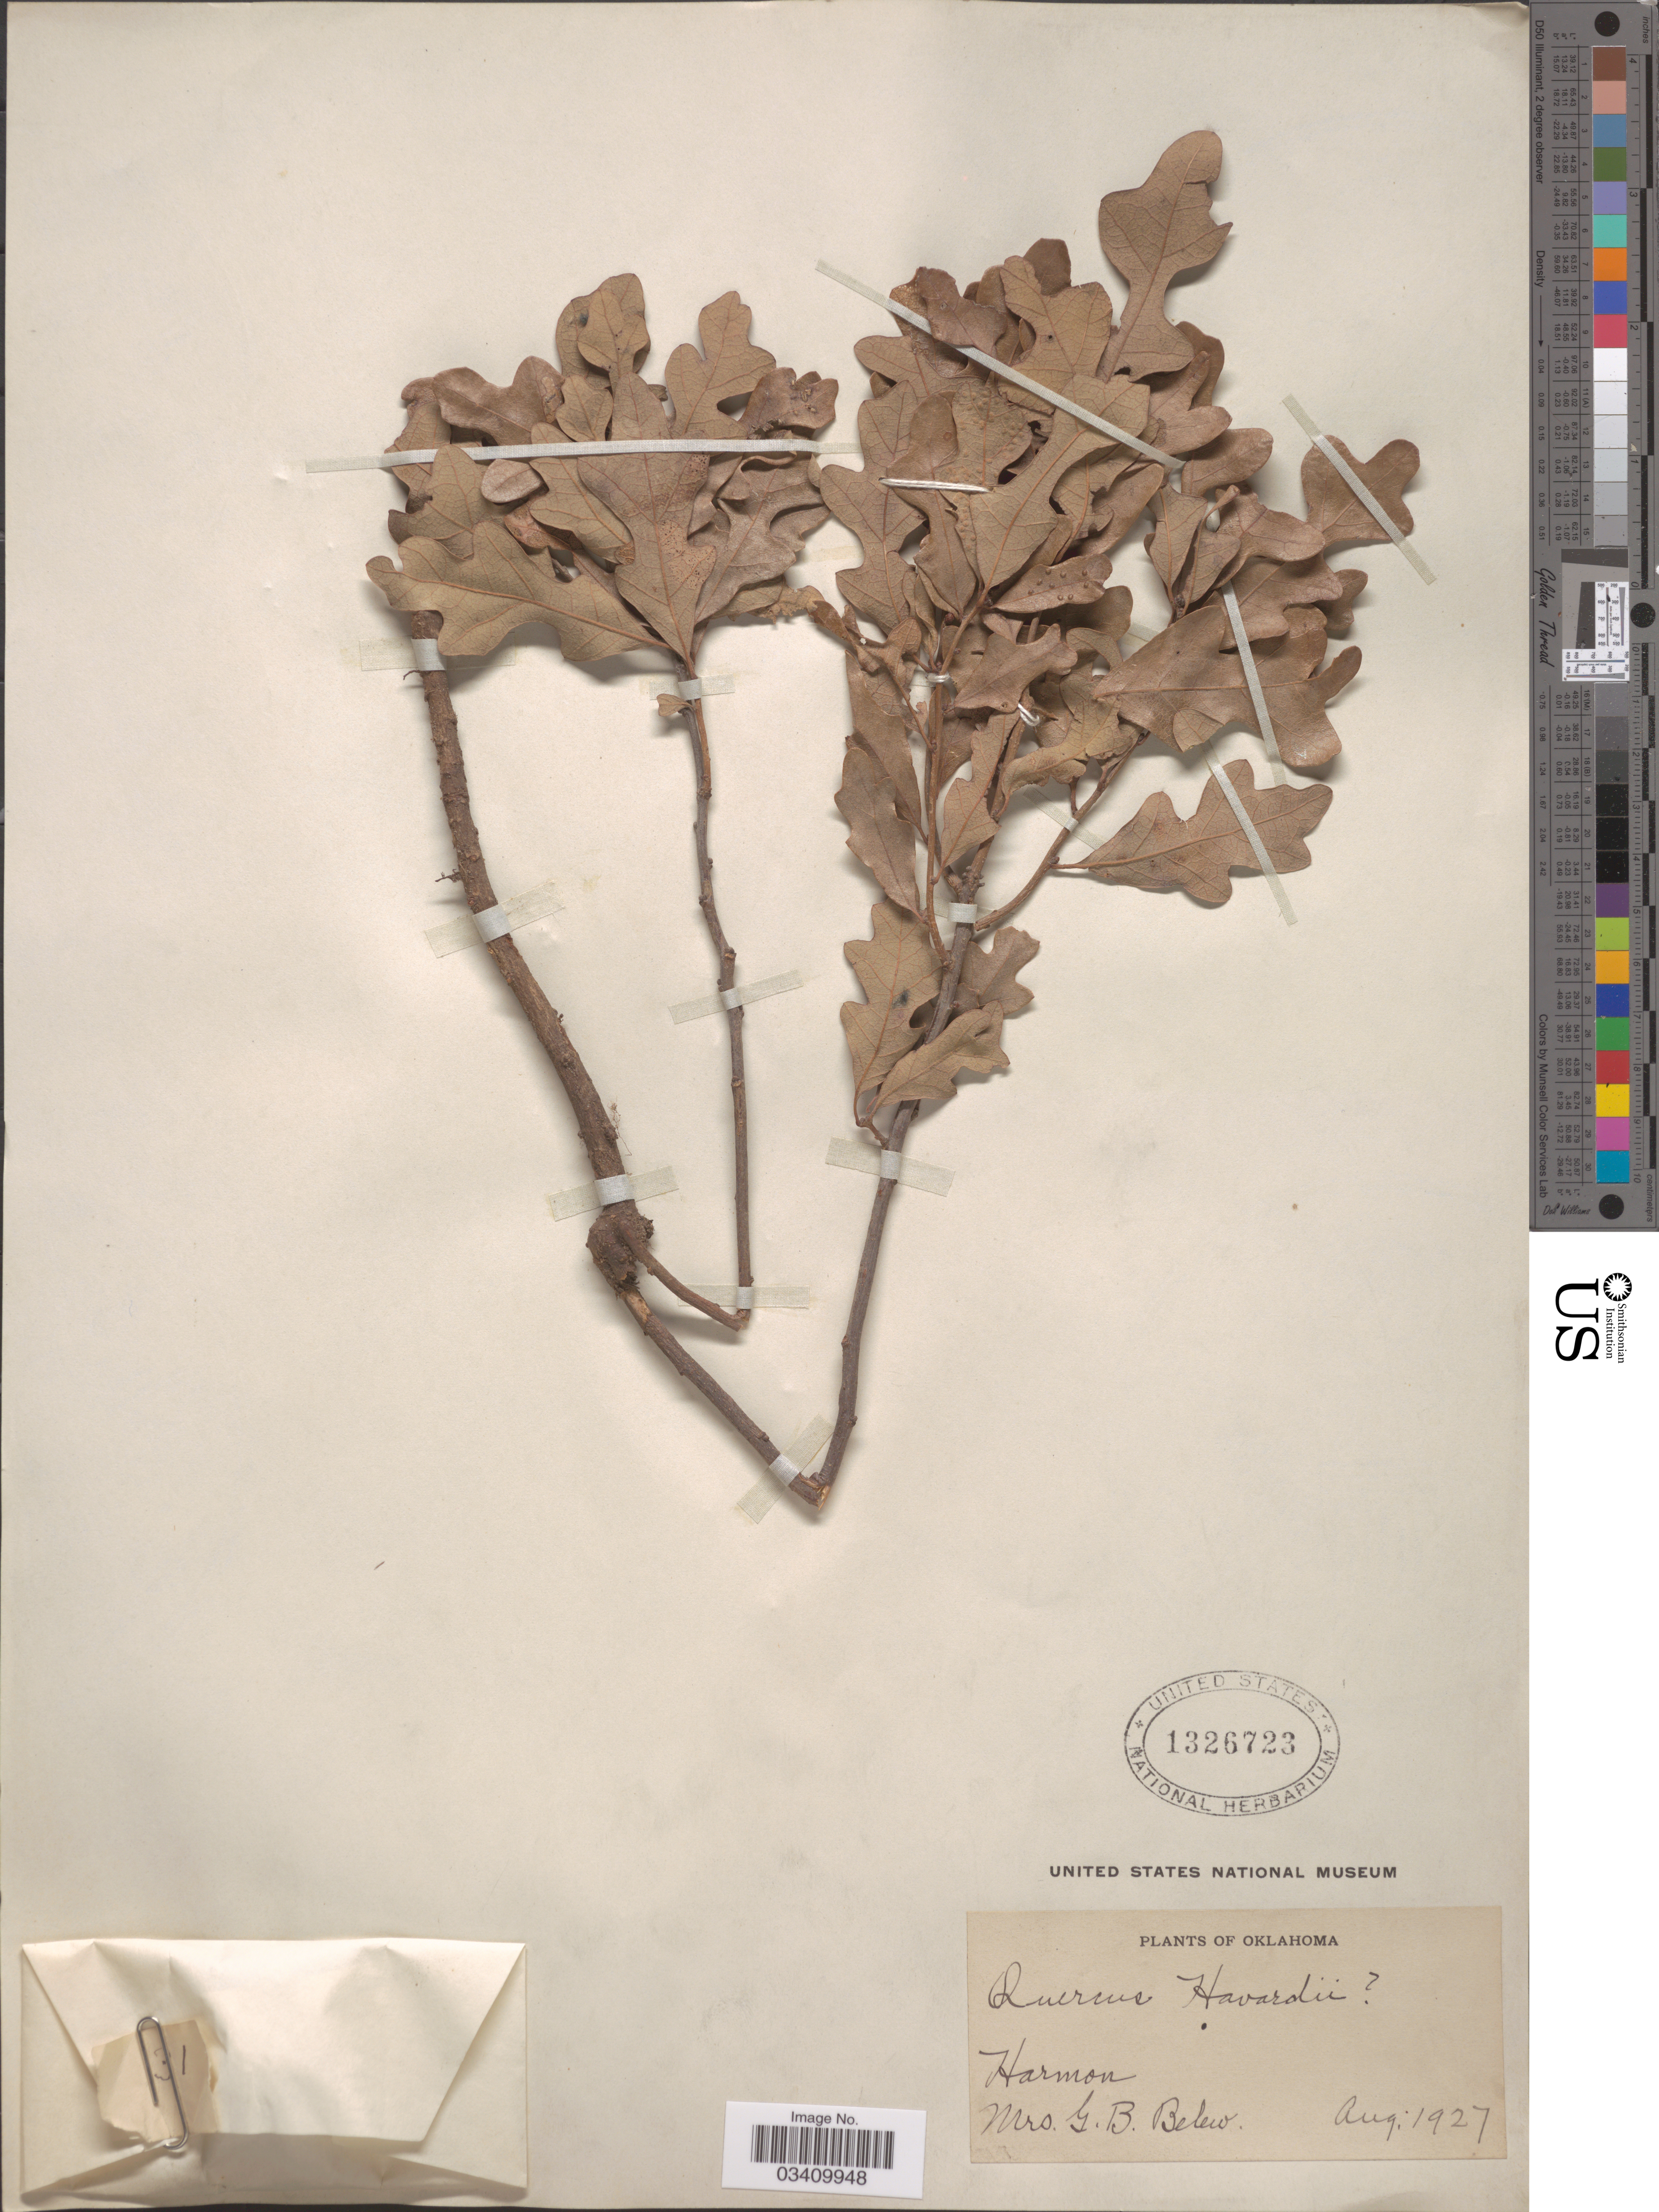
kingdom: Plantae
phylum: Tracheophyta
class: Magnoliopsida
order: Fagales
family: Fagaceae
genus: Quercus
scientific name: Quercus sp.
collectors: G. Belew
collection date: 1927-08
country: United States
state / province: Oklahoma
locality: Harmon.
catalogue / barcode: US 1326723